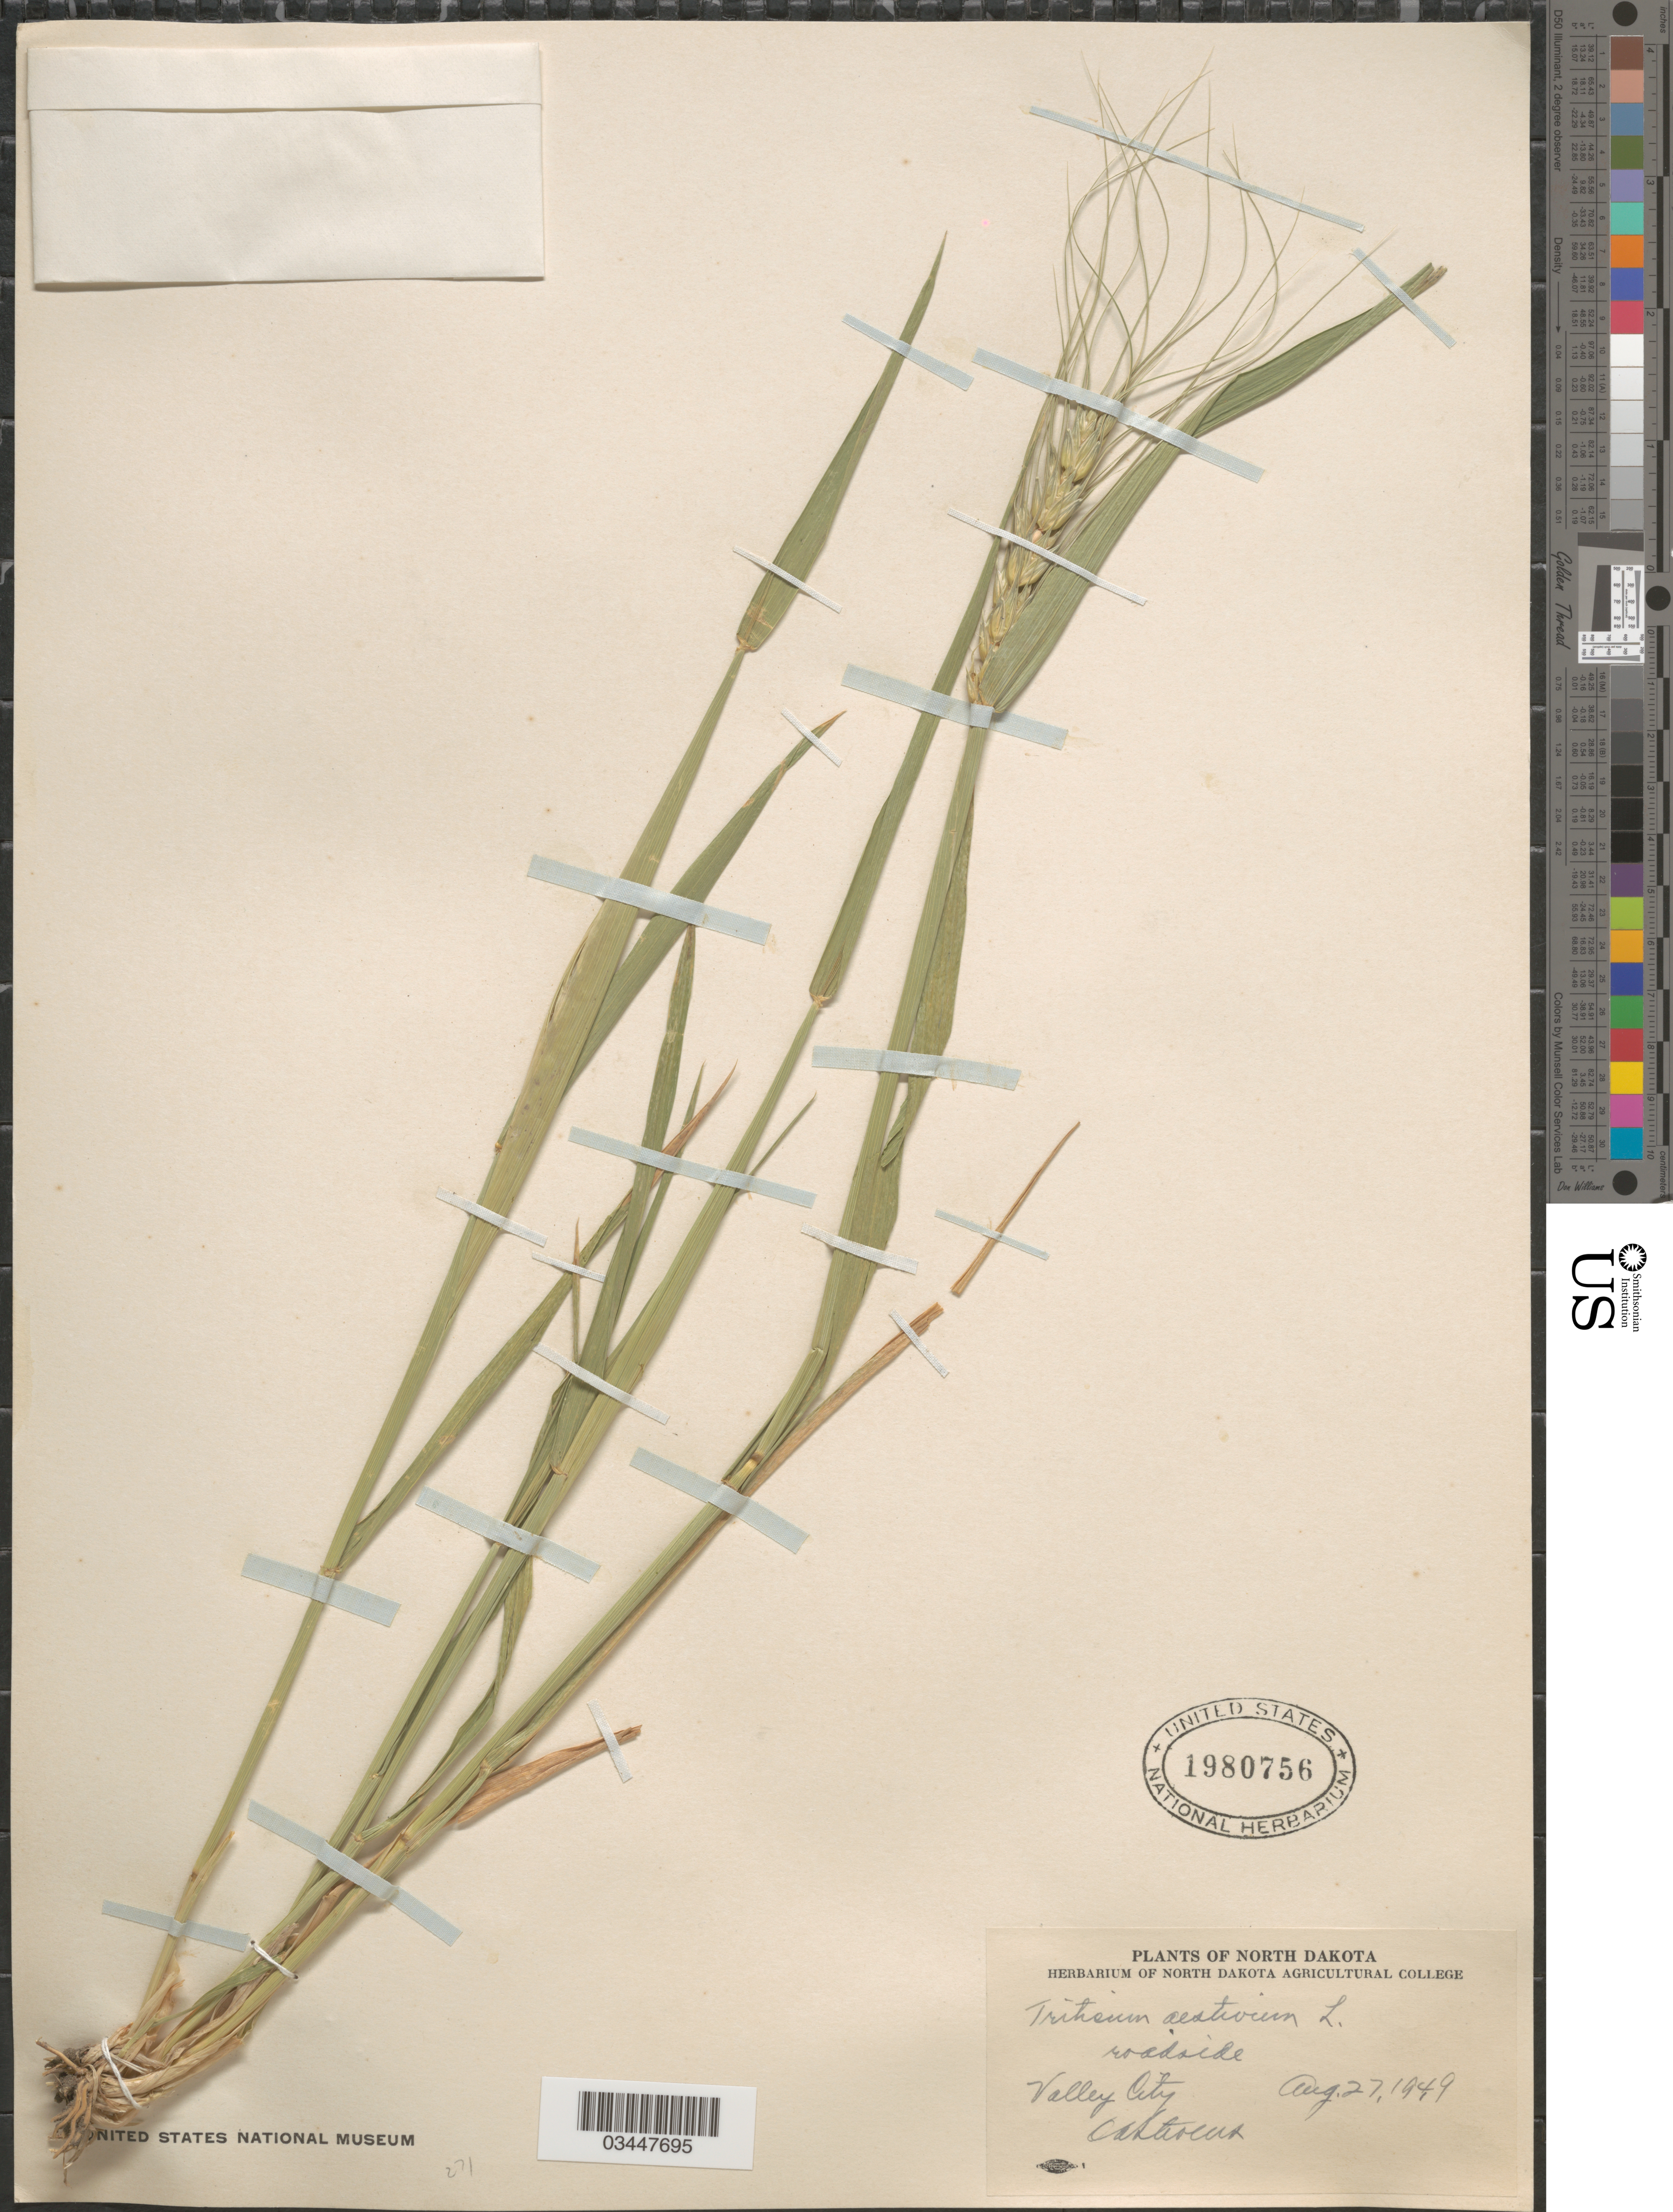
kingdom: Plantae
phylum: Tracheophyta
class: Liliopsida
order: Poales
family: Poaceae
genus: Triticum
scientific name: Triticum aestivum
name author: L.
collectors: O. A. Stevens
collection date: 1949-08-27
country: United States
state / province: North Dakota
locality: Roadside Valley City.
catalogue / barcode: US 1980756